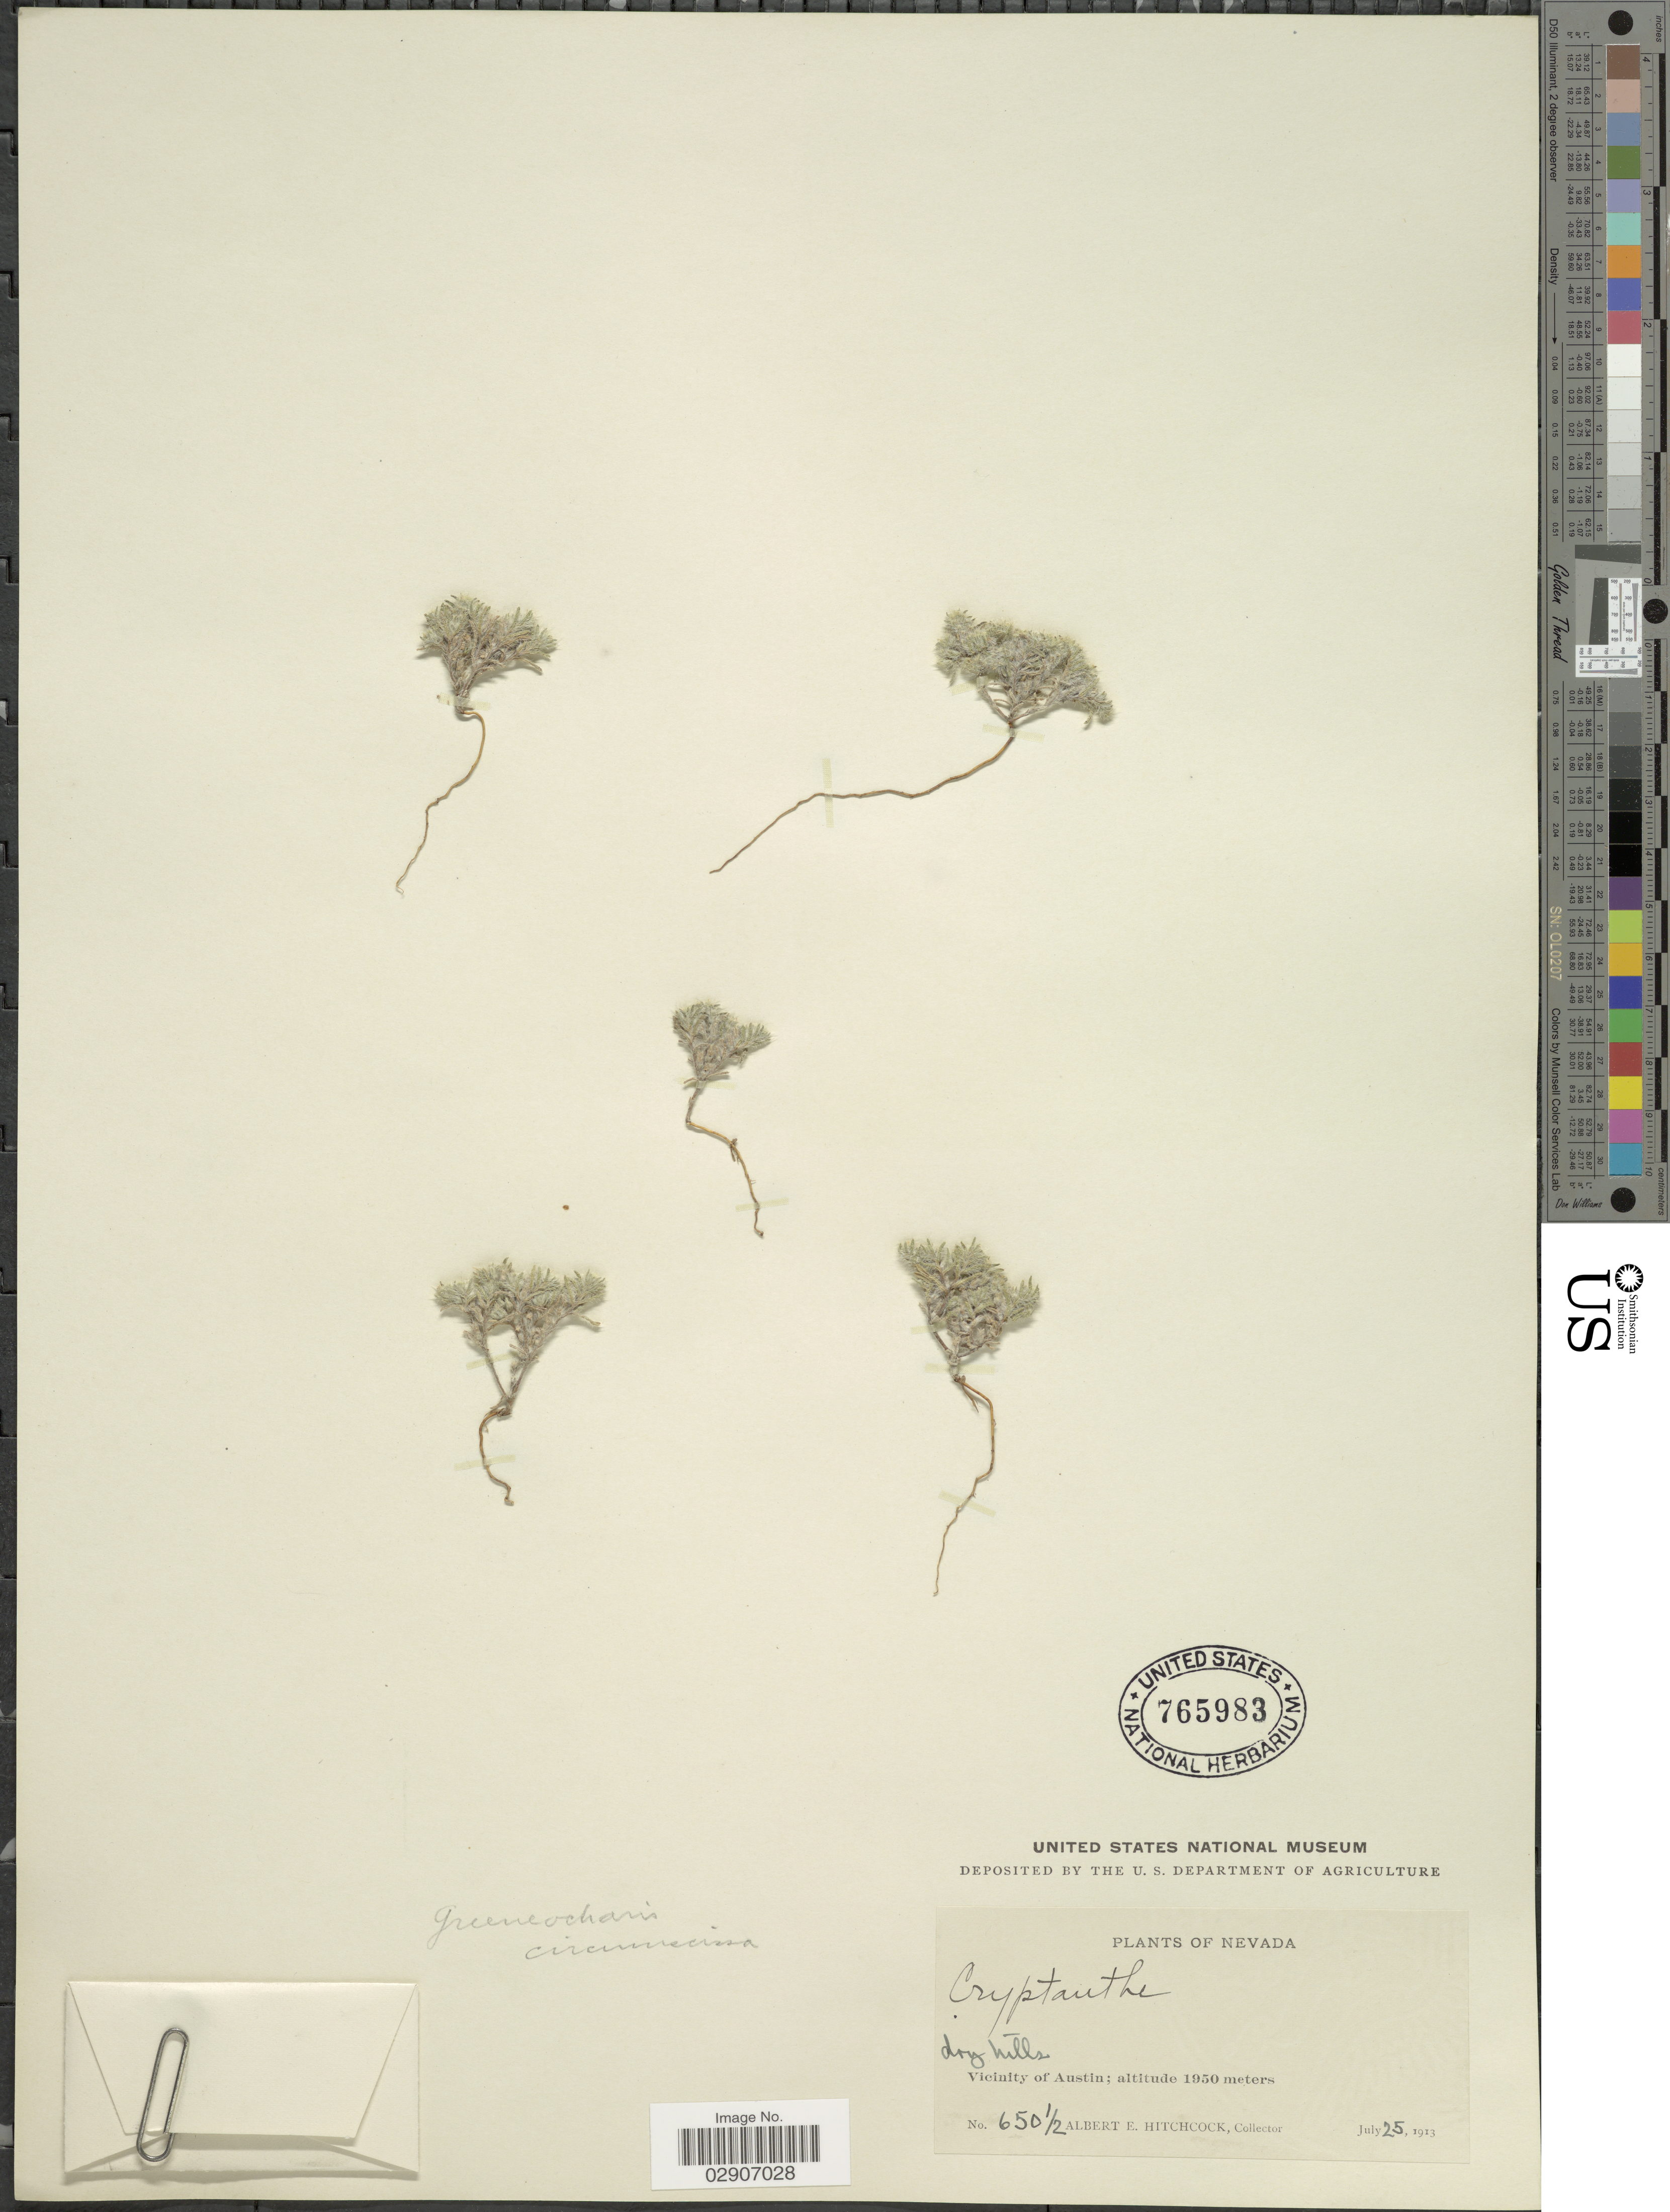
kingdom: Plantae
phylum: Tracheophyta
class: Magnoliopsida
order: Boraginales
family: Boraginaceae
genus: Cryptantha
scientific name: Cryptantha circumscissa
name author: (Hook. & Arn.) I.M. Johnst.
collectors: A. Hitchcock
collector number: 650½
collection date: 1913-07-25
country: United States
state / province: Nevada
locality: Vicinity of Austin.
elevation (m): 1950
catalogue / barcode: US 765983